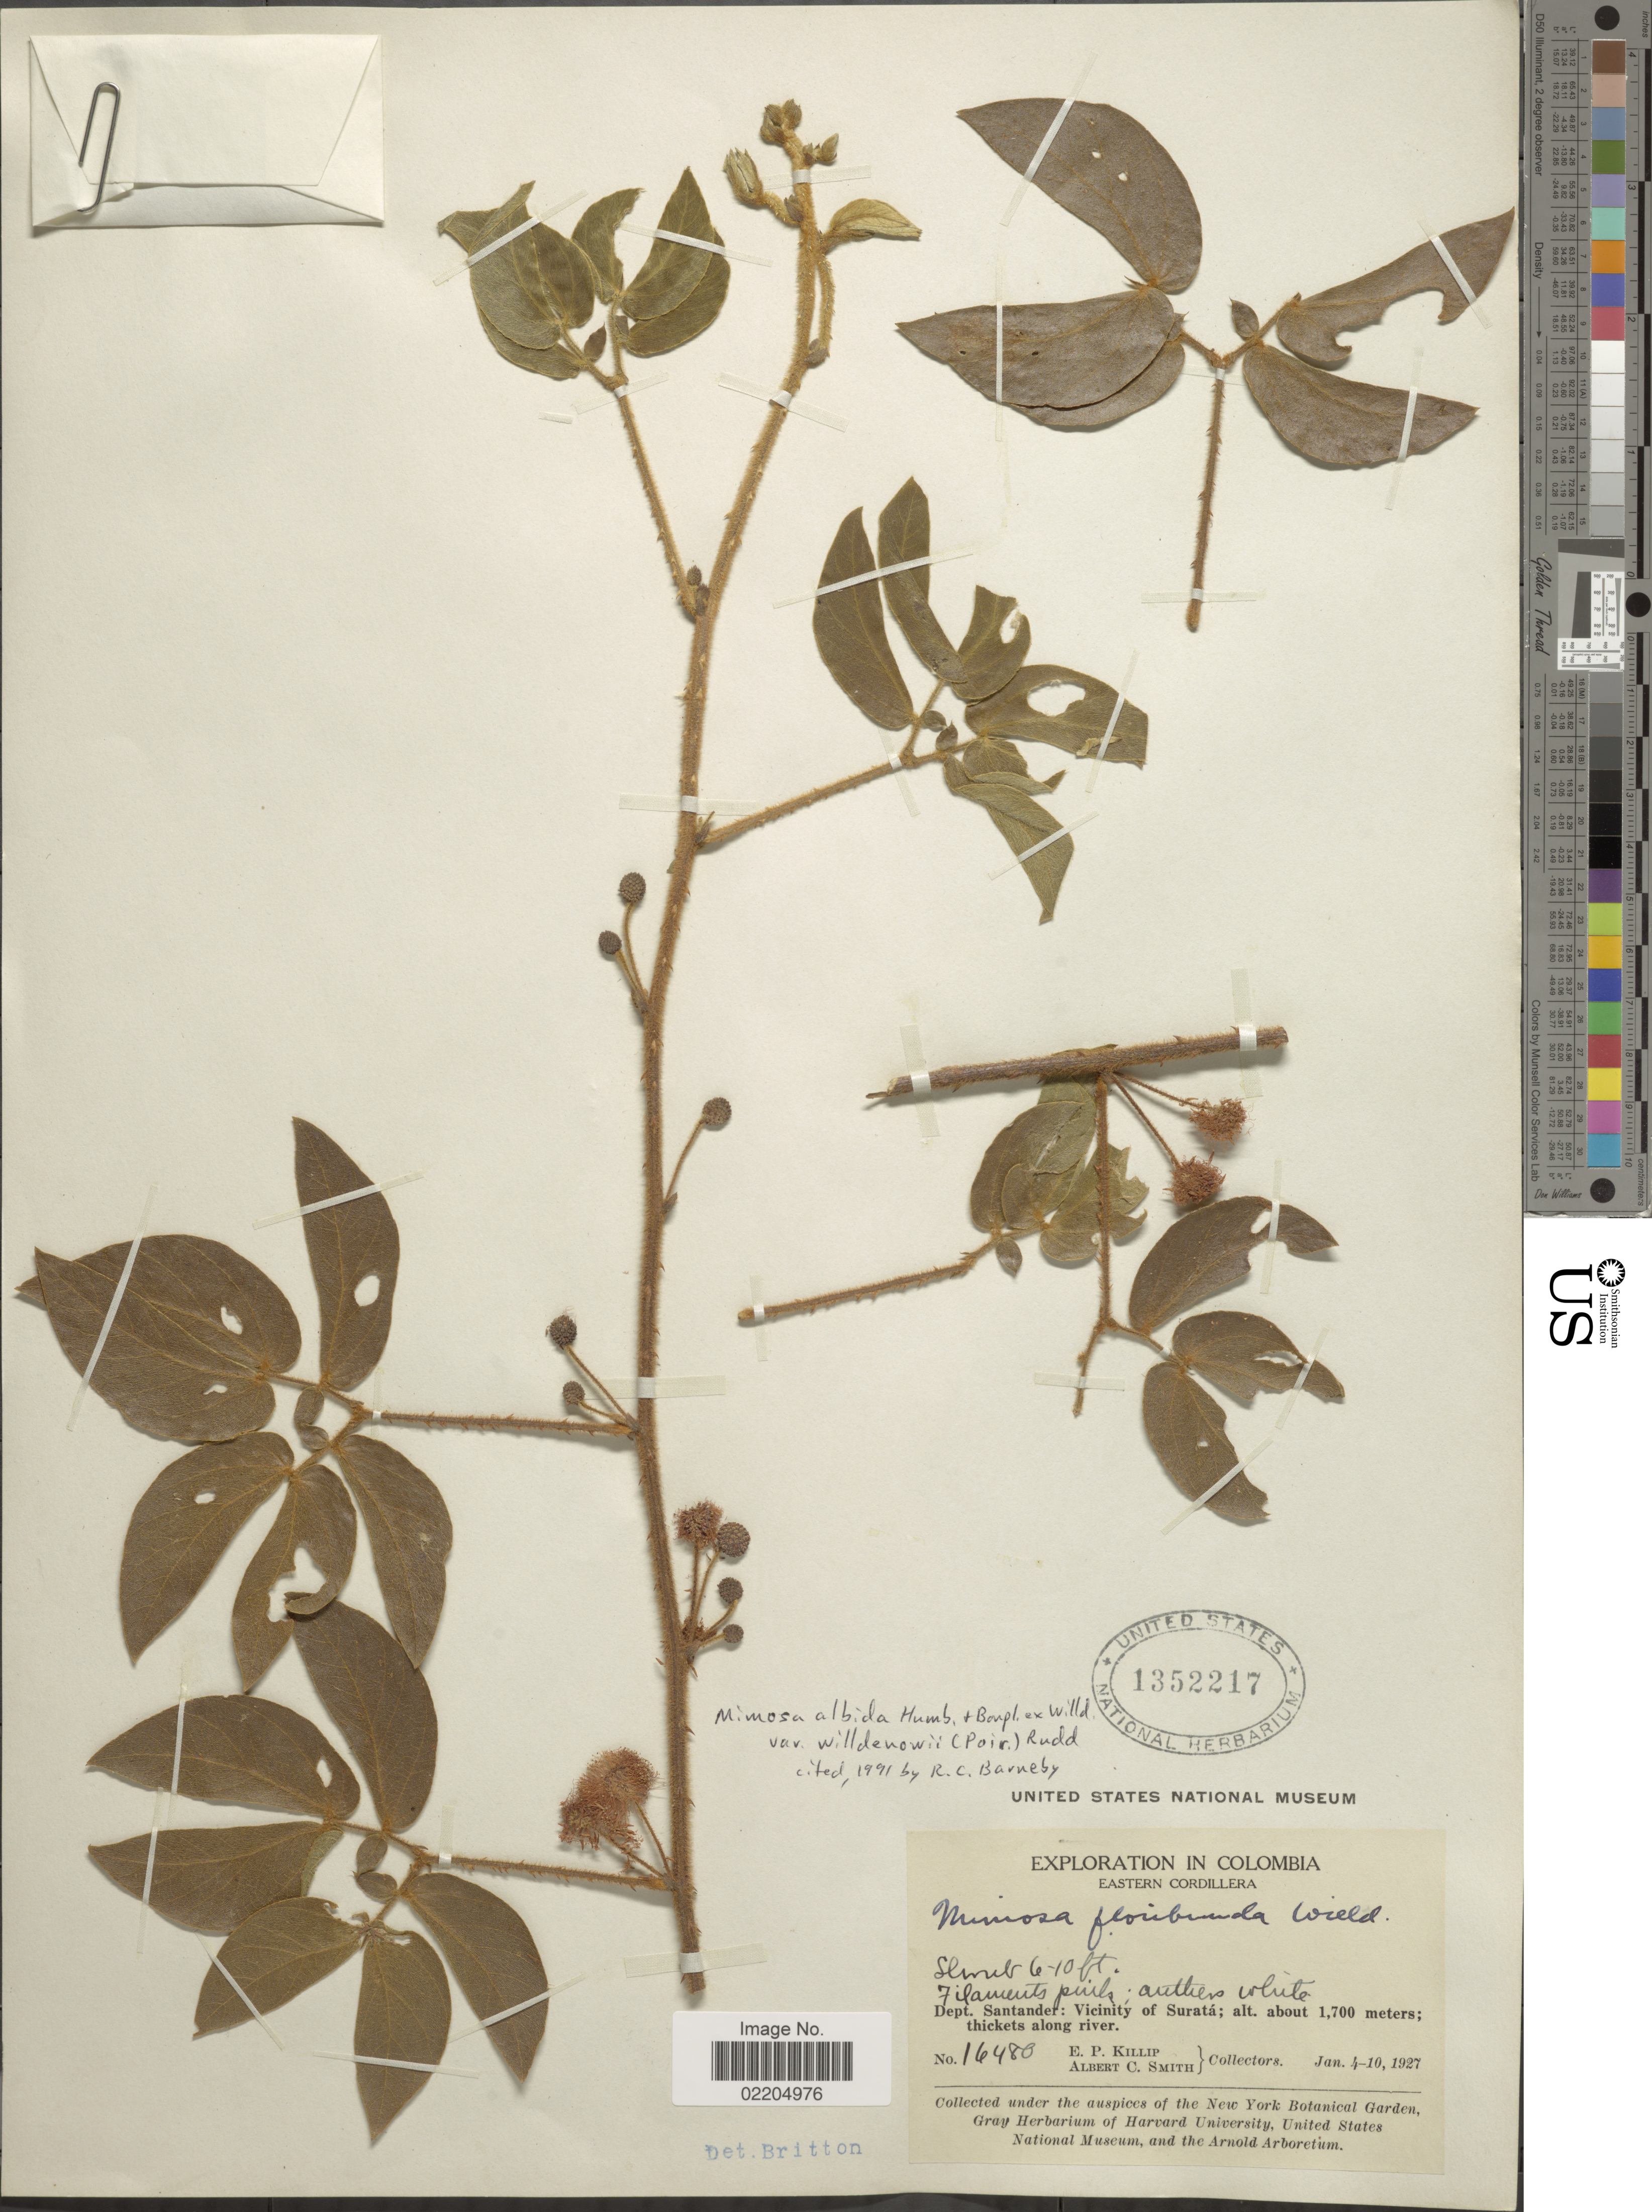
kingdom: Plantae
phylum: Tracheophyta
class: Magnoliopsida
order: Fabales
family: Fabaceae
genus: Mimosa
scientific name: Mimosa albida var. willdenowii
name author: (Poir.) Rudd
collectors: E. P. Killip & A. C. Smith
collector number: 16480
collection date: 1927-01-04/1927-01-10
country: Colombia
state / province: Santander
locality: Eastern Codillera, Vicinity of Surata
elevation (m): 1700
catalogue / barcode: US 1352217